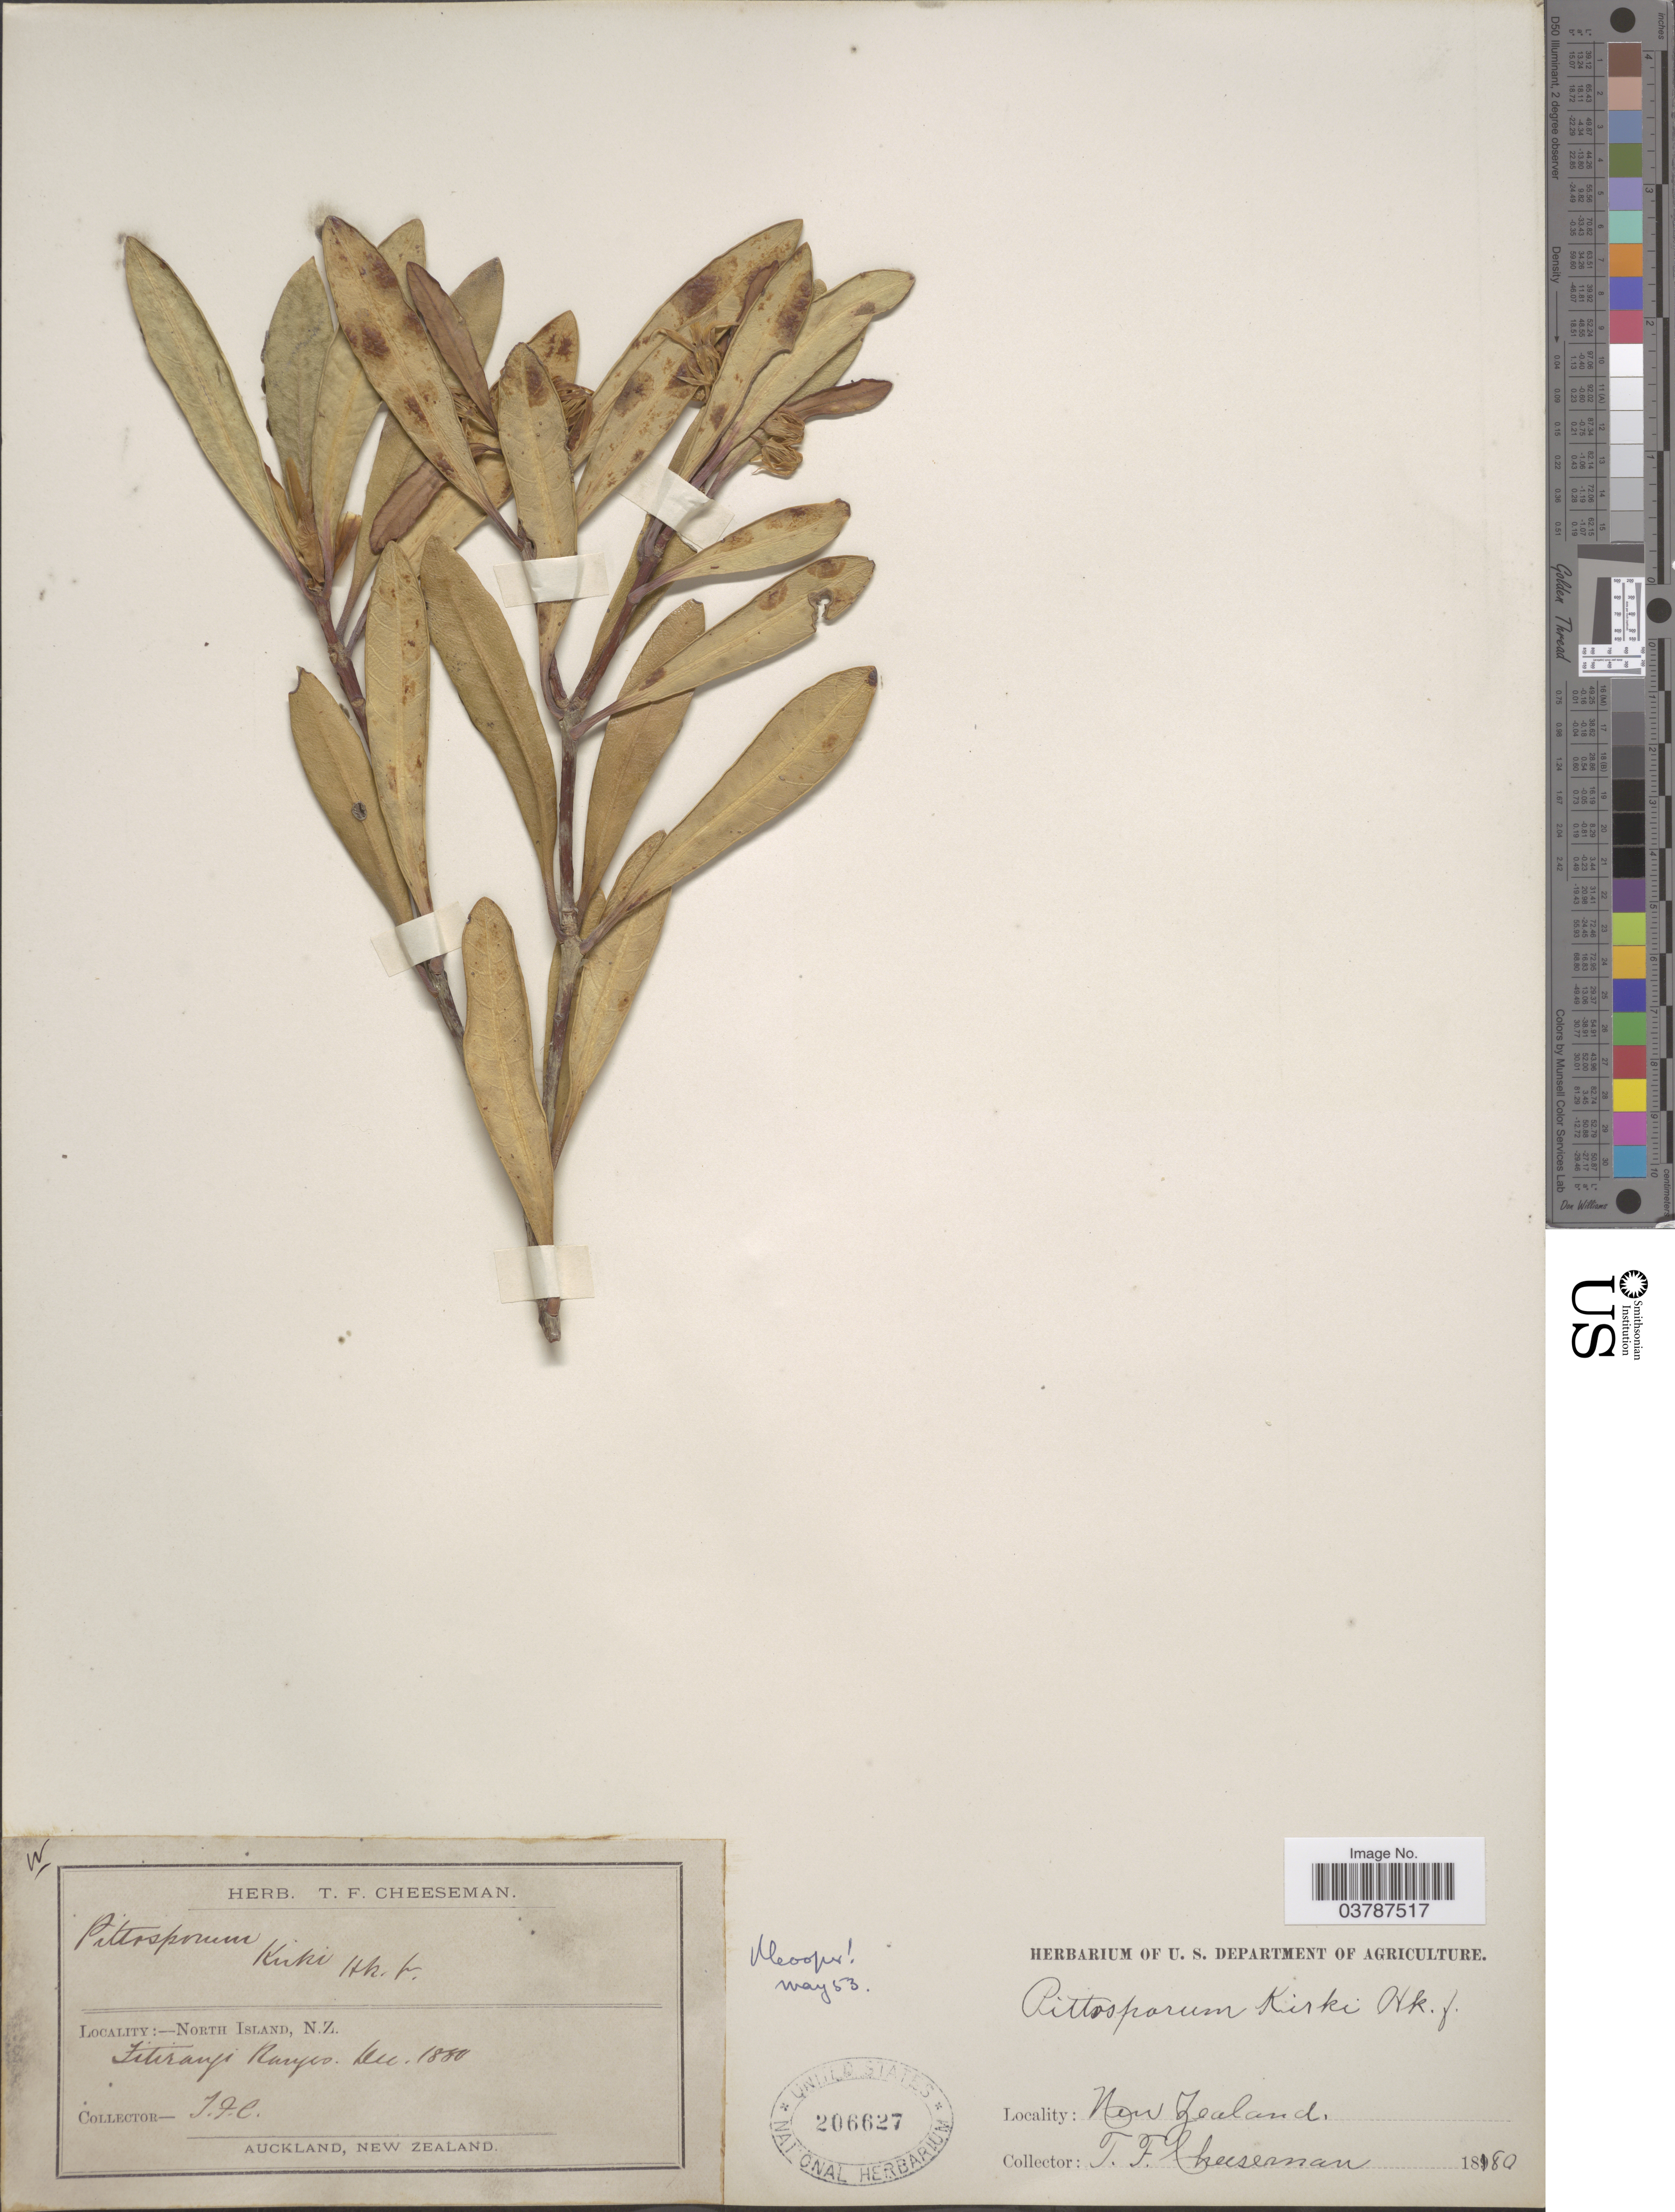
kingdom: Plantae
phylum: Tracheophyta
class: Magnoliopsida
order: Apiales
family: Pittosporaceae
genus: Pittosporum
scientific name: Pittosporum kirkii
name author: Hook. f. ex Kirk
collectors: T. F. Cheeseman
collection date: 1880-12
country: New Zealand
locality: North Island. Titirangi Ranges.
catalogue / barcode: US 206627